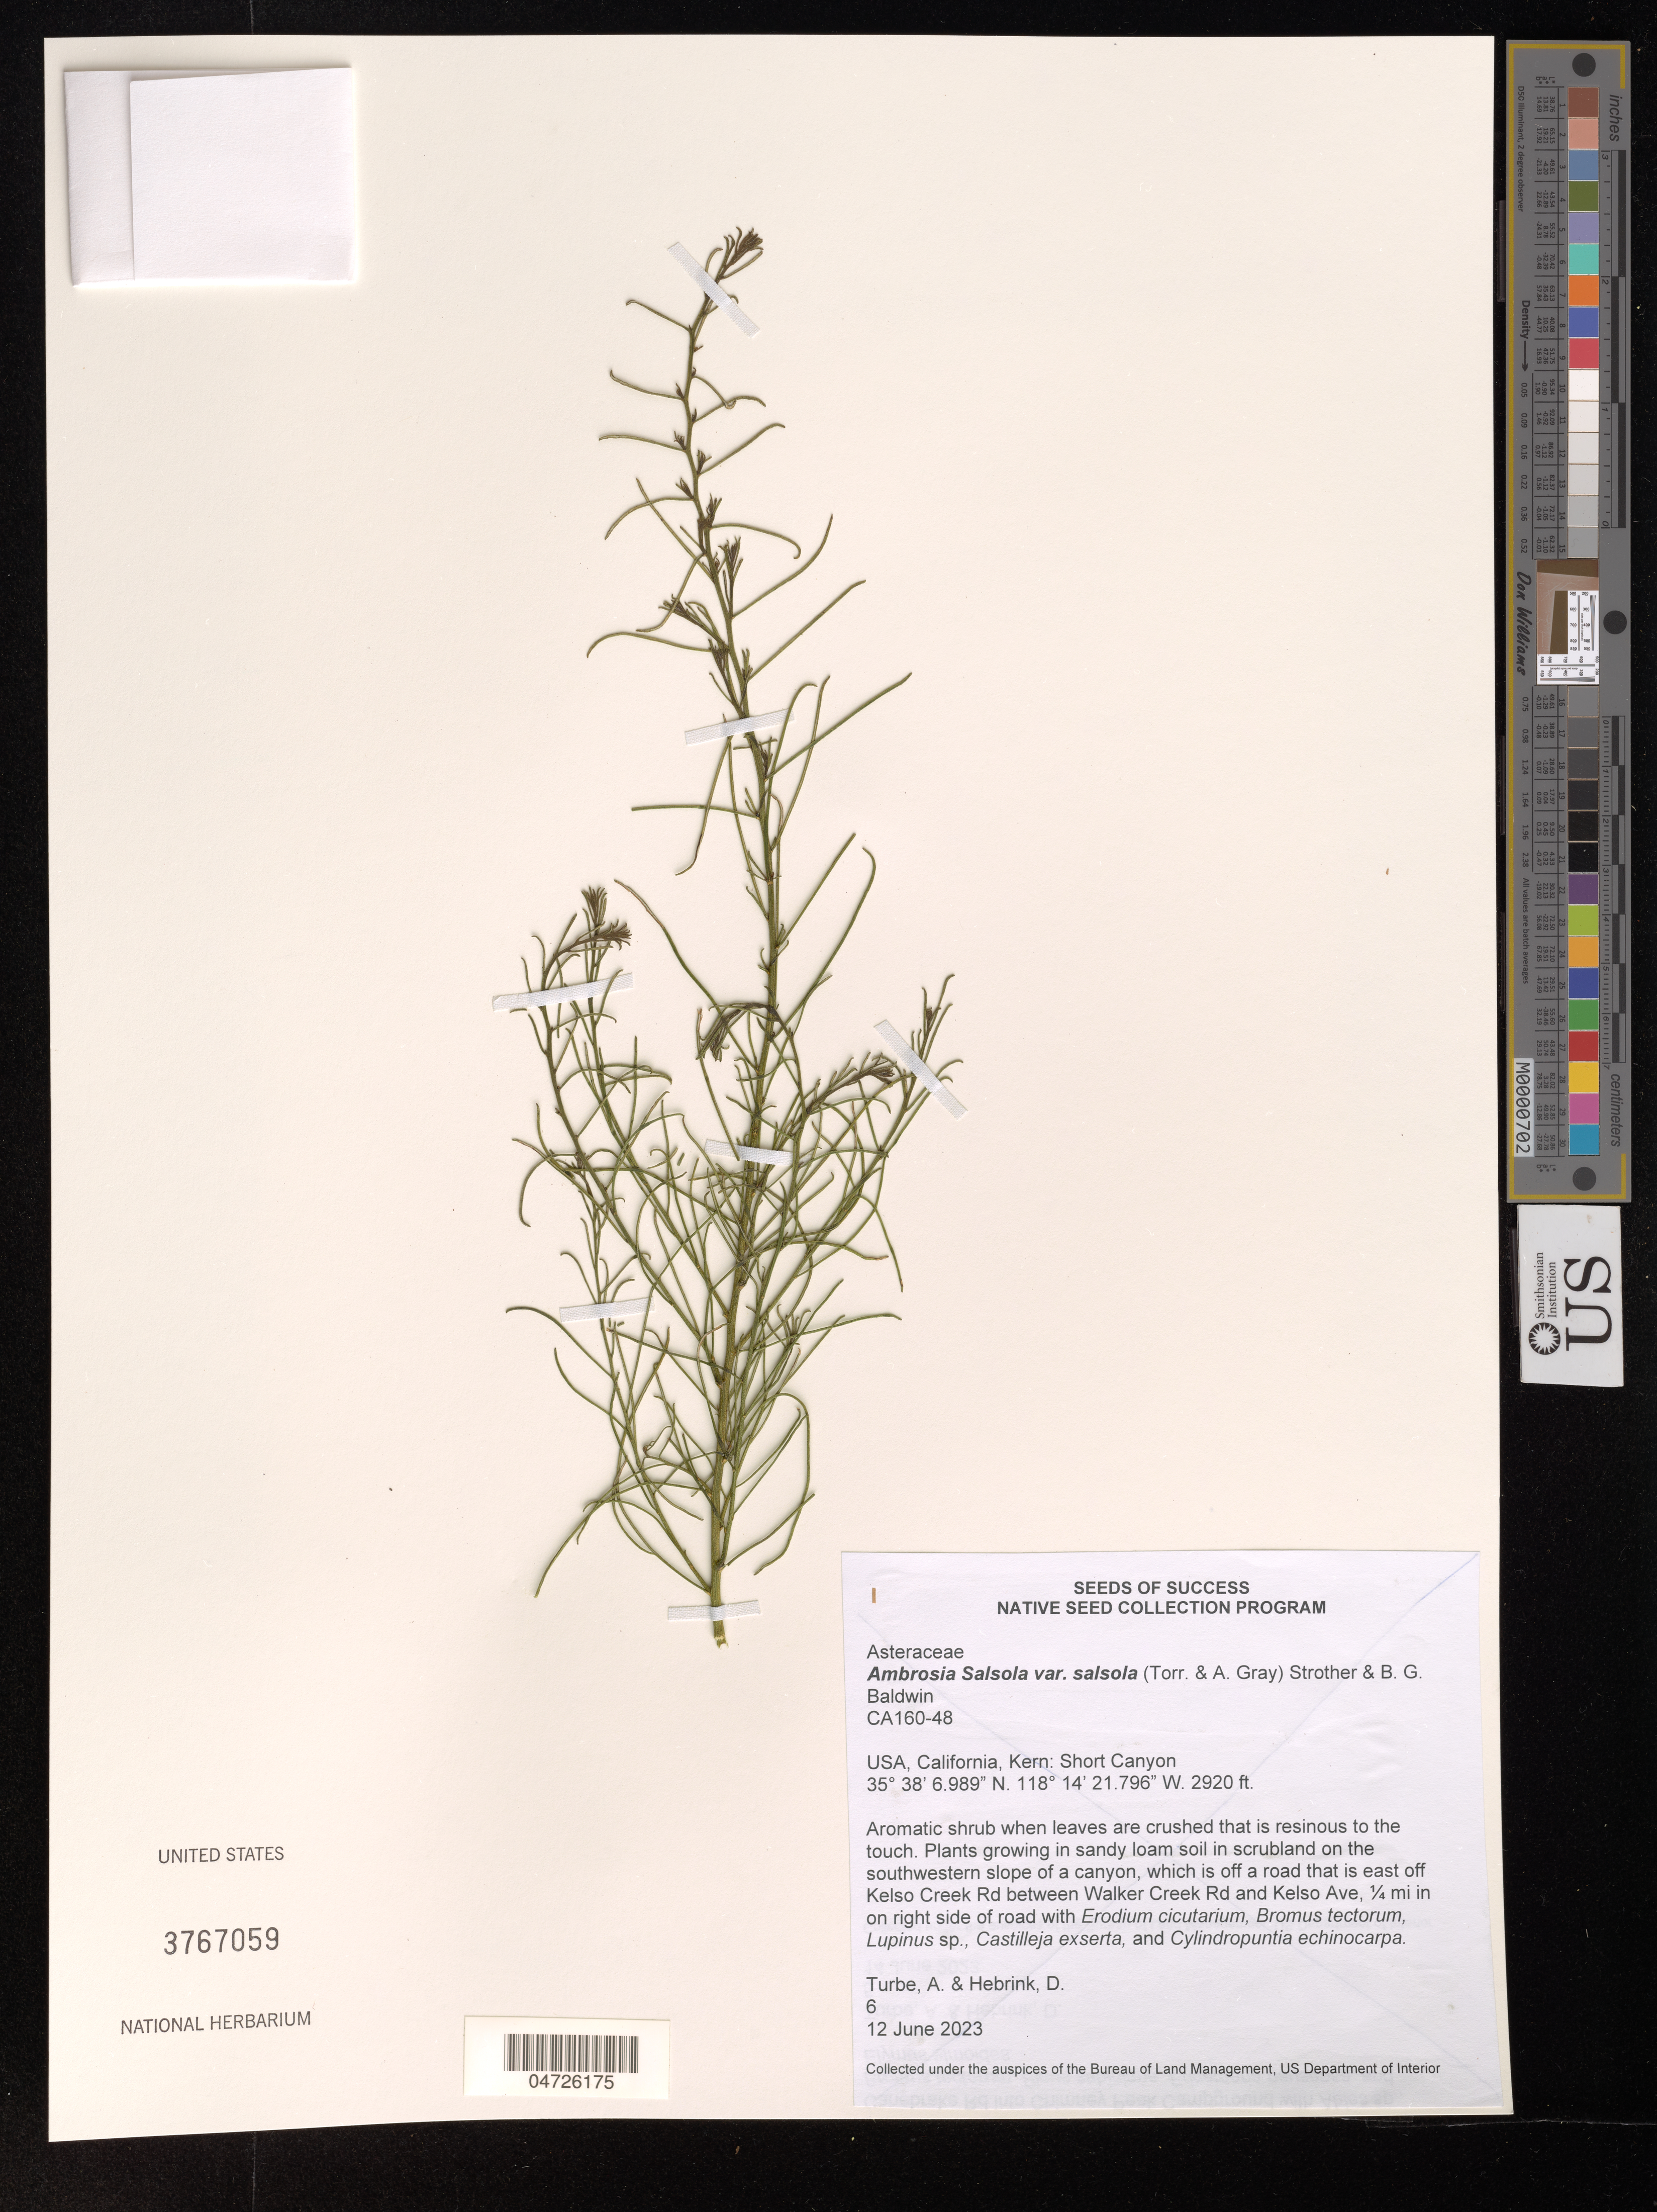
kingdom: Plantae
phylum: Tracheophyta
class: Magnoliopsida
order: Asterales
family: Asteraceae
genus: Ambrosia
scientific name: Ambrosia salsola var. salsola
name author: (Torr. & A. Gray) Strother & B.G. Baldwin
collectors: A. Turbe & D. Hebrink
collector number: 6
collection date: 2023-06-12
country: United States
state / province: California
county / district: Kern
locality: Kern: Shot Canyon. Plants growing in sandy loam soil in scrubland on the southwestern slope of a canyon, which is off a road that is east off Kelso Creek Rd between Walker Creek Rd and Kelso Ave, ¼ mi in on right side of road.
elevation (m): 890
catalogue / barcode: US 3767059